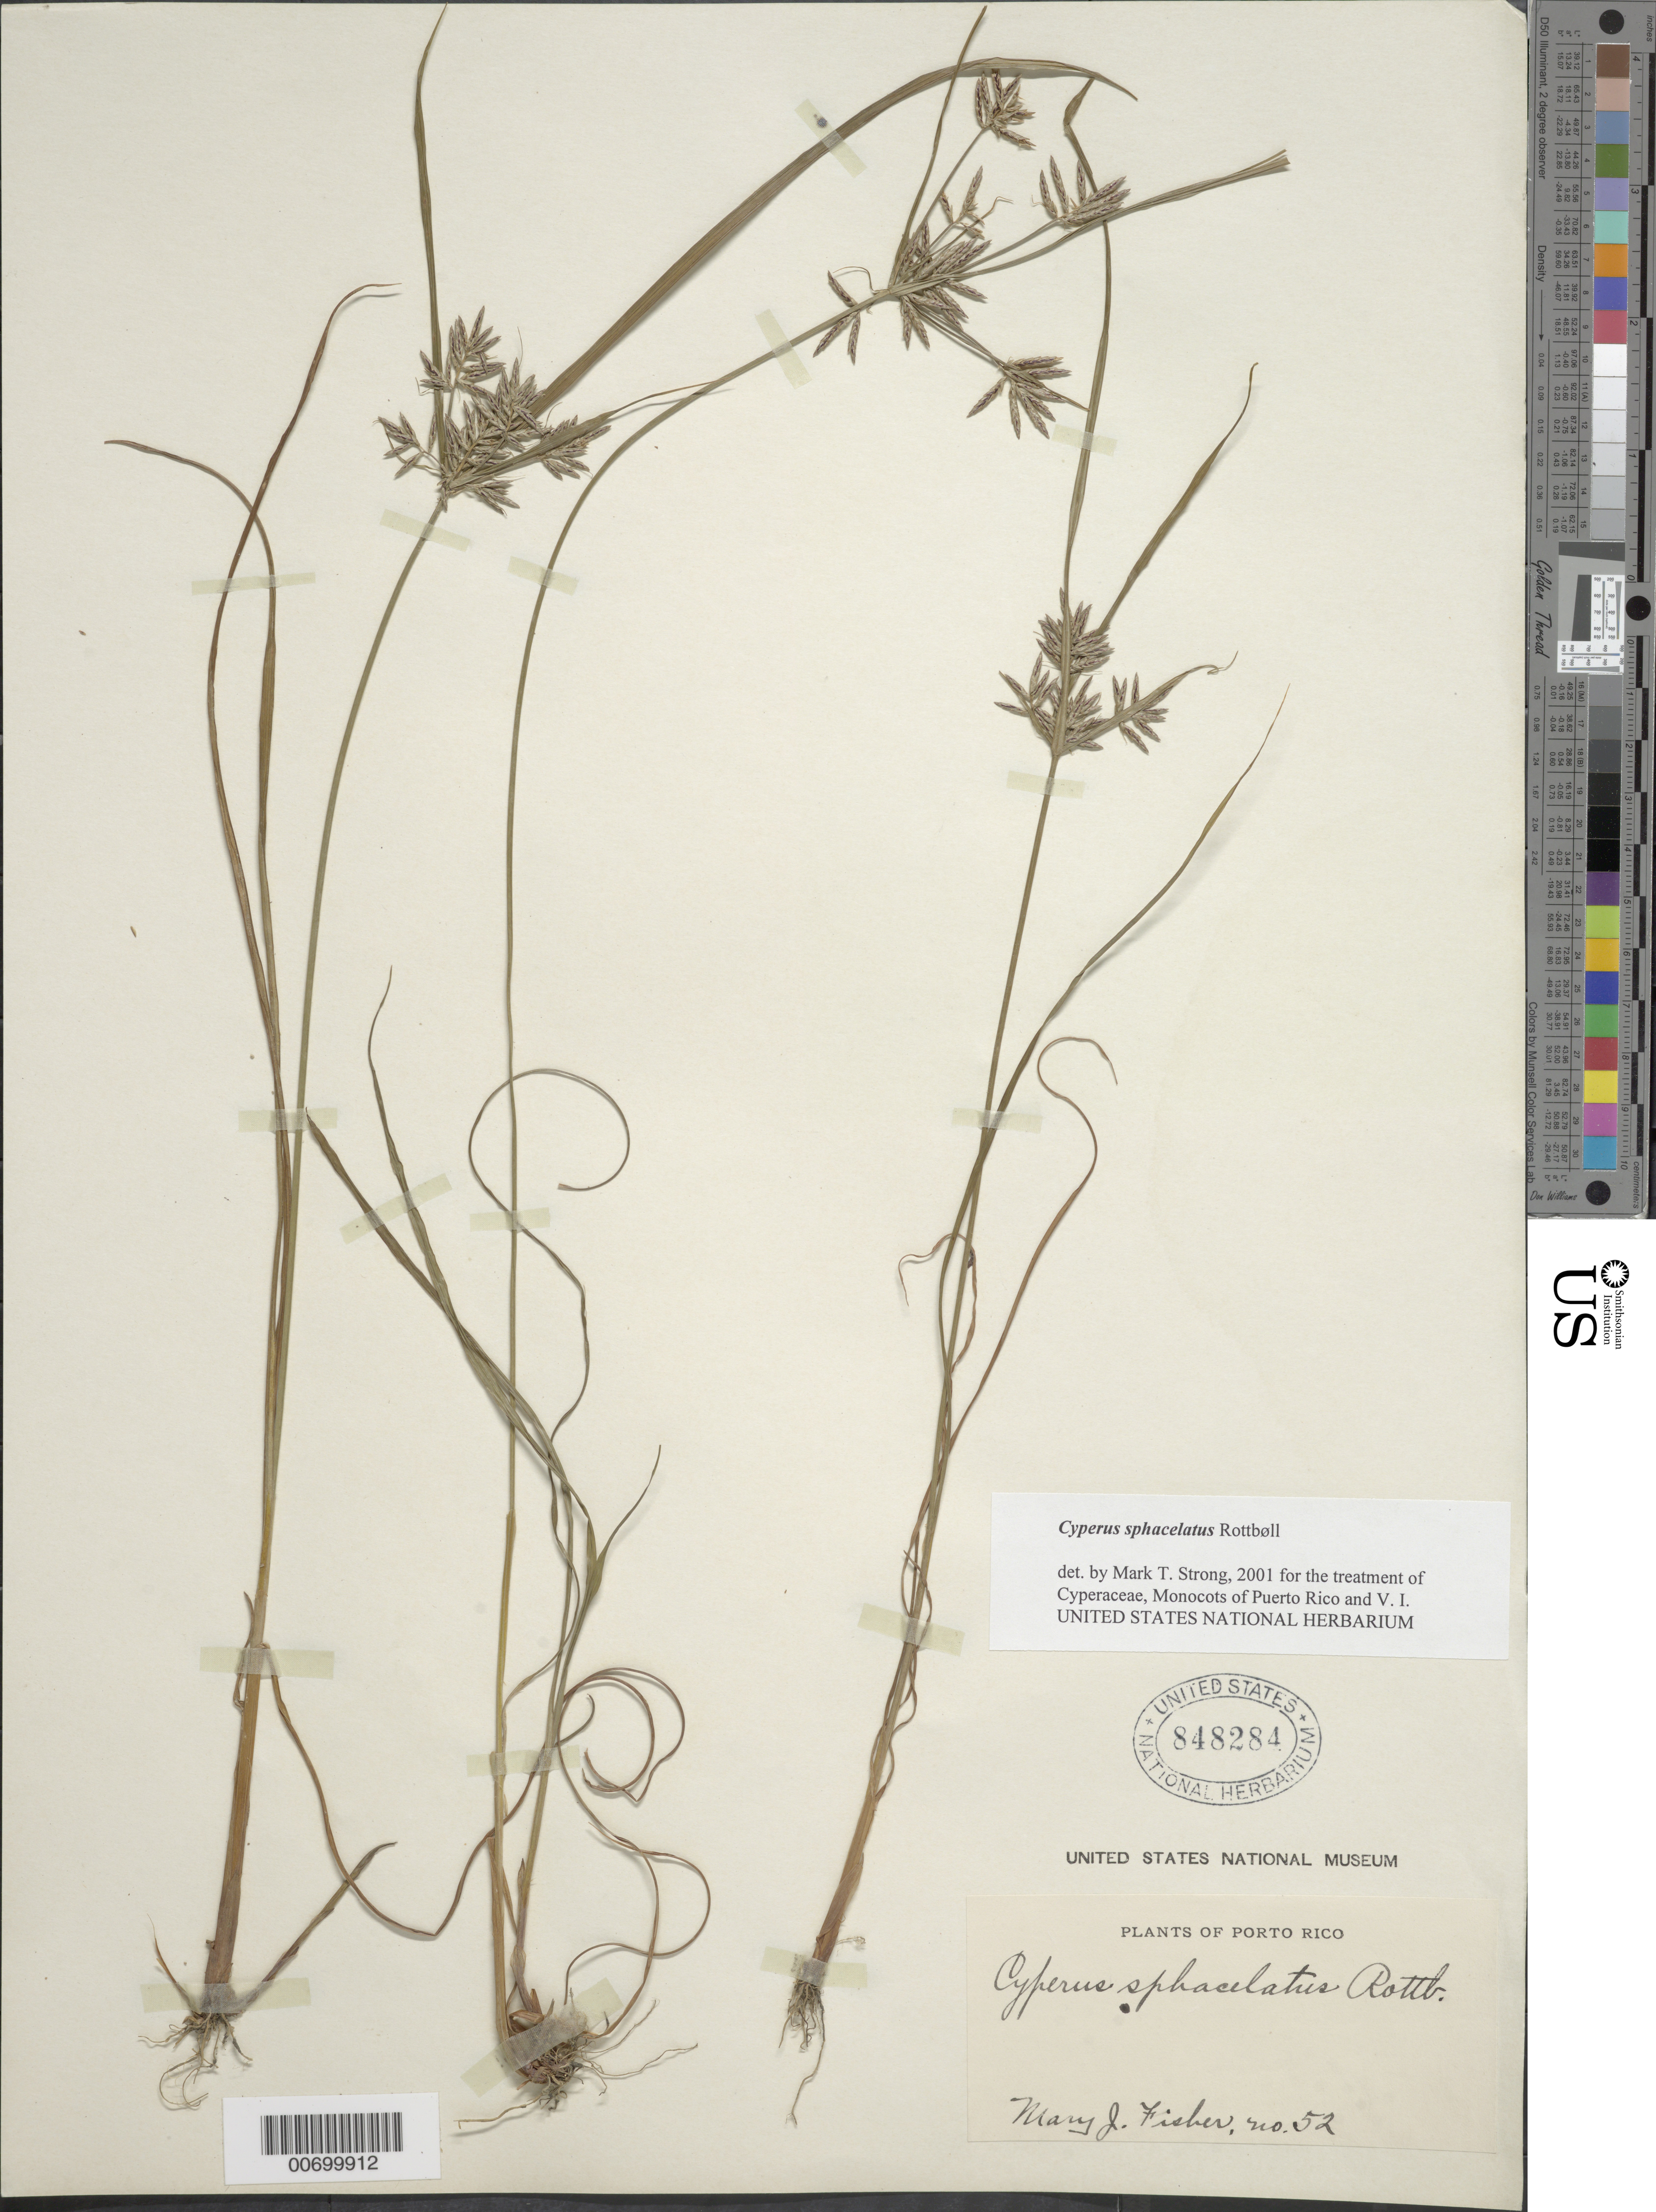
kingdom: Plantae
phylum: Tracheophyta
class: Liliopsida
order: Poales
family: Cyperaceae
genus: Cyperus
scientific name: Cyperus sphacelatus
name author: Rottb.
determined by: Strong, M. T., (US), Smithsonian Institution - National Museum of Natural History (UNITED STATES)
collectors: M. J. Fisher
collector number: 52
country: Puerto Rico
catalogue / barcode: US 848284